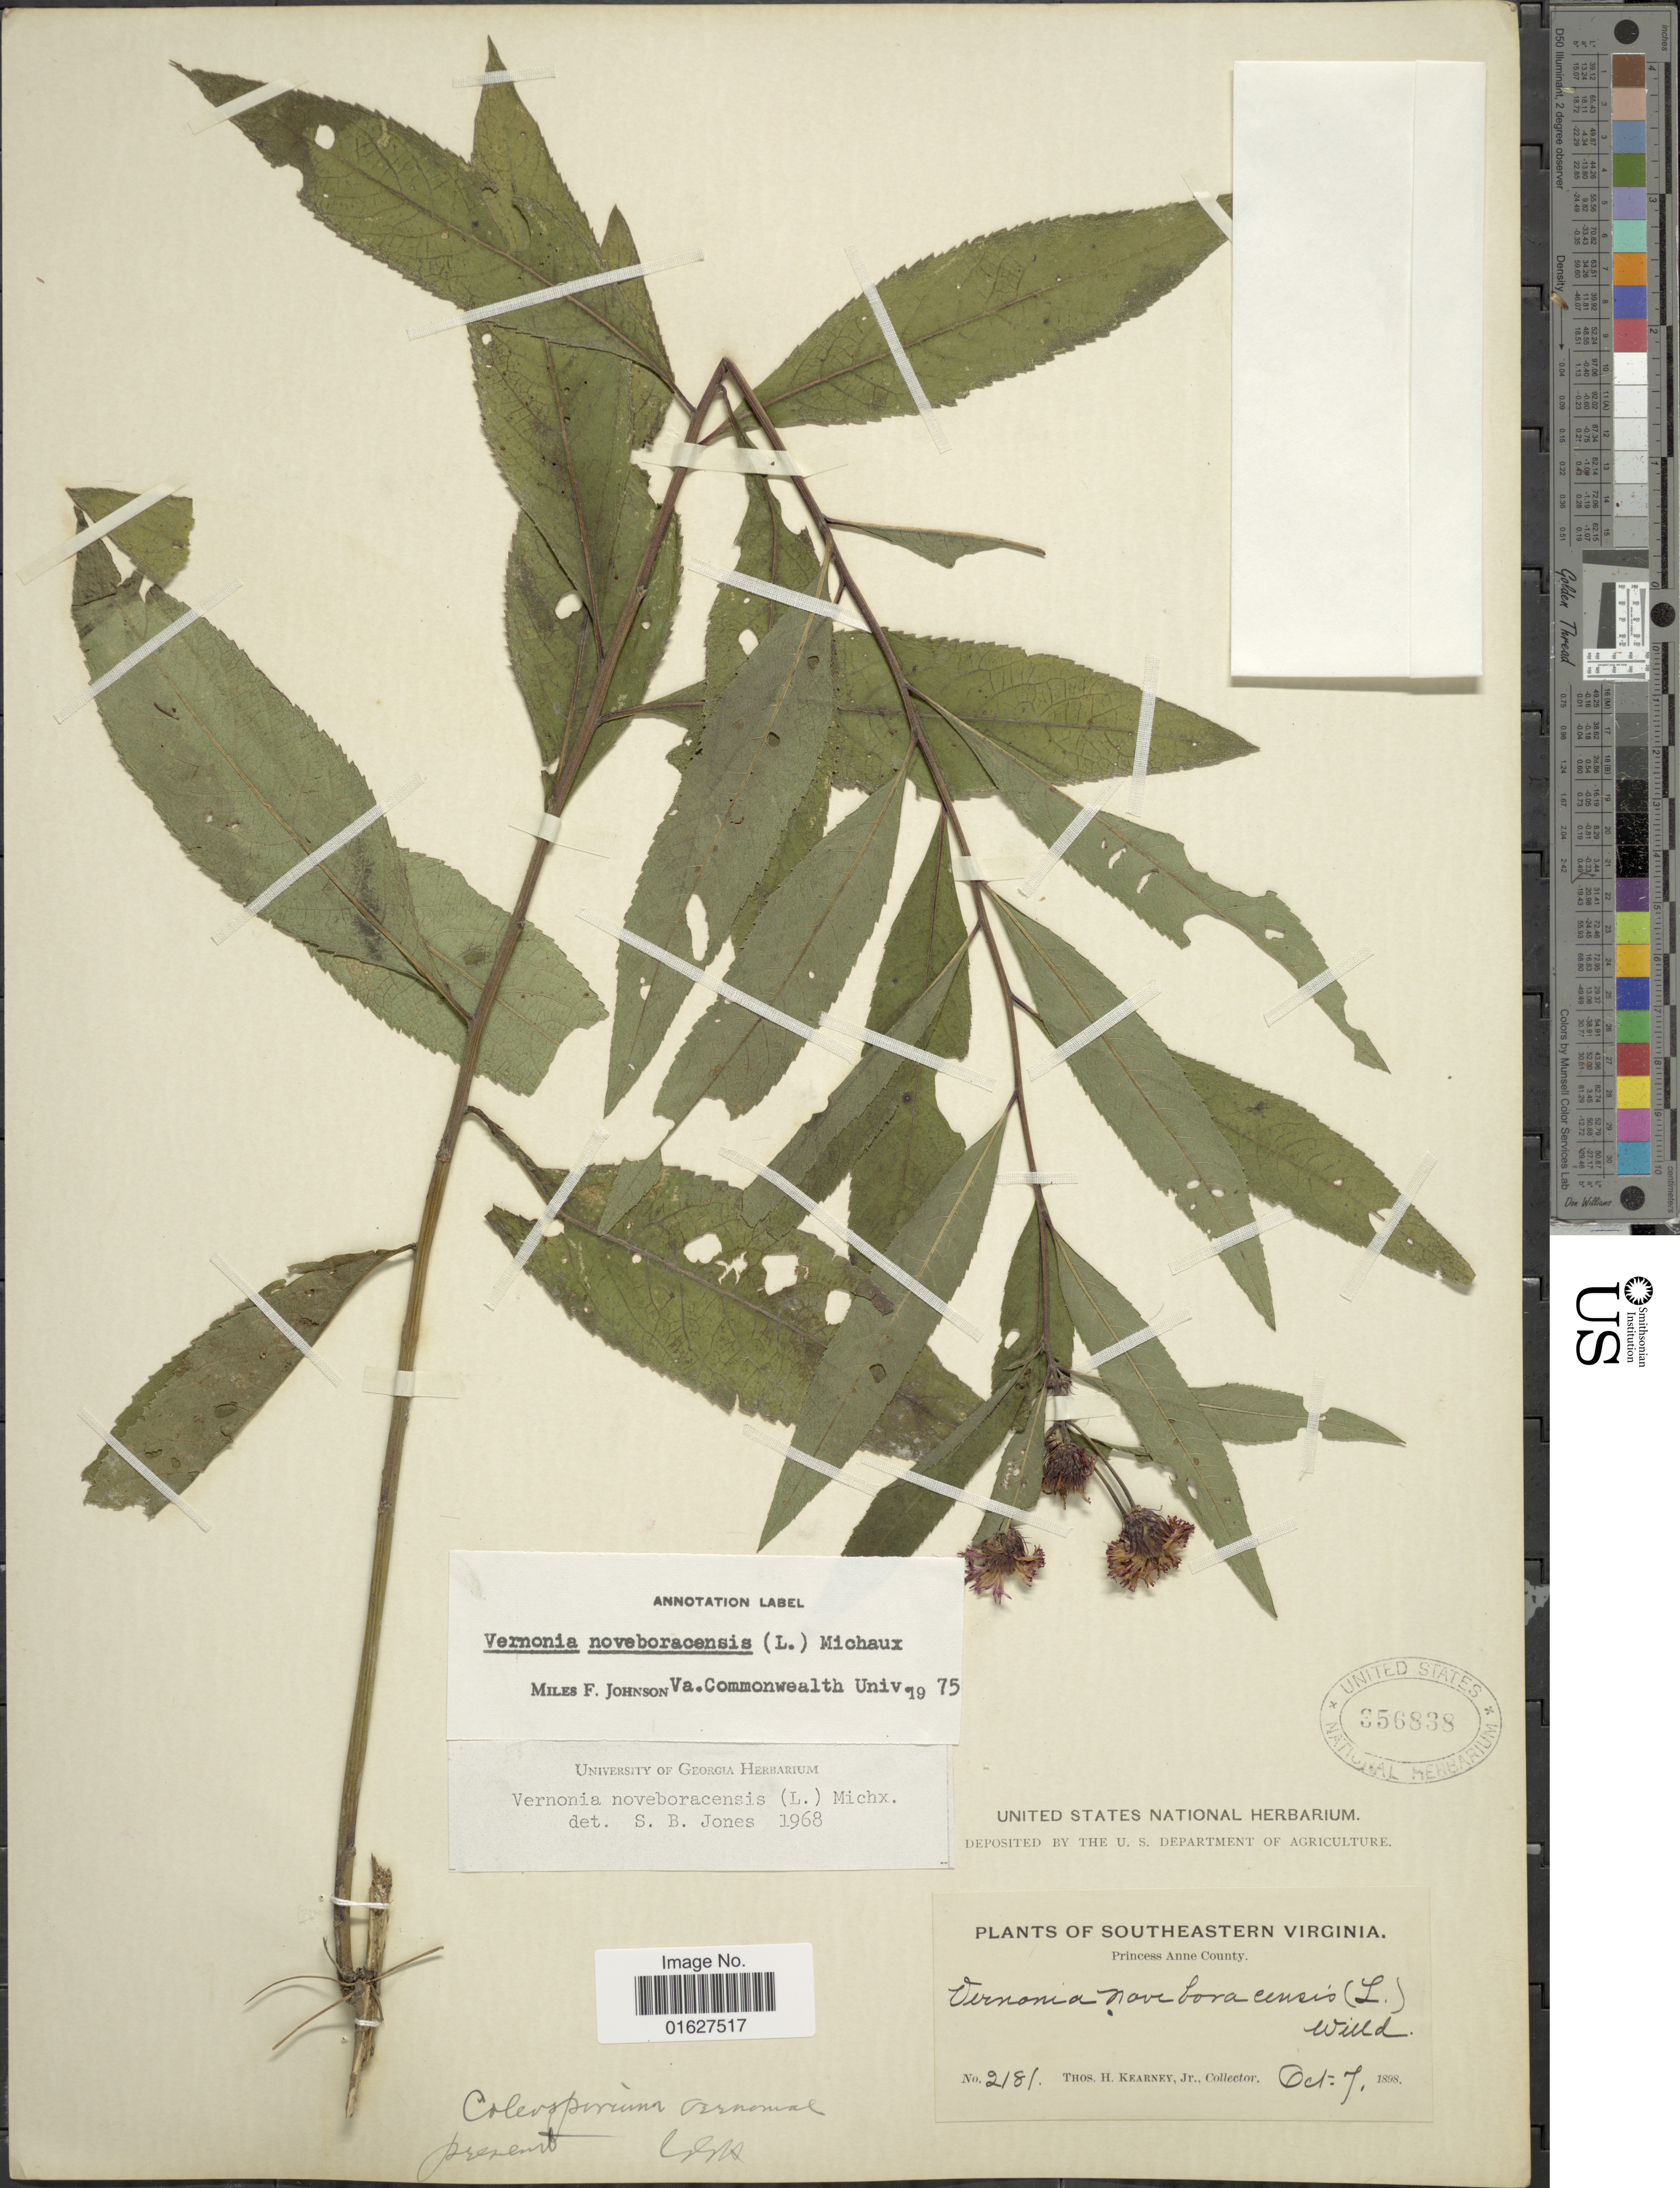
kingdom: Plantae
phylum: Tracheophyta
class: Magnoliopsida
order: Asterales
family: Asteraceae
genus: Vernonia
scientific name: Vernonia noveboracensis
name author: (L.) Michx.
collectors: T. H. Kearney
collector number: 2181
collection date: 1898-10-07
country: United States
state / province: Virginia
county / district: City of Virginia Beach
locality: Southeastern Virginia. Princess Anne County.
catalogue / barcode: US 356838